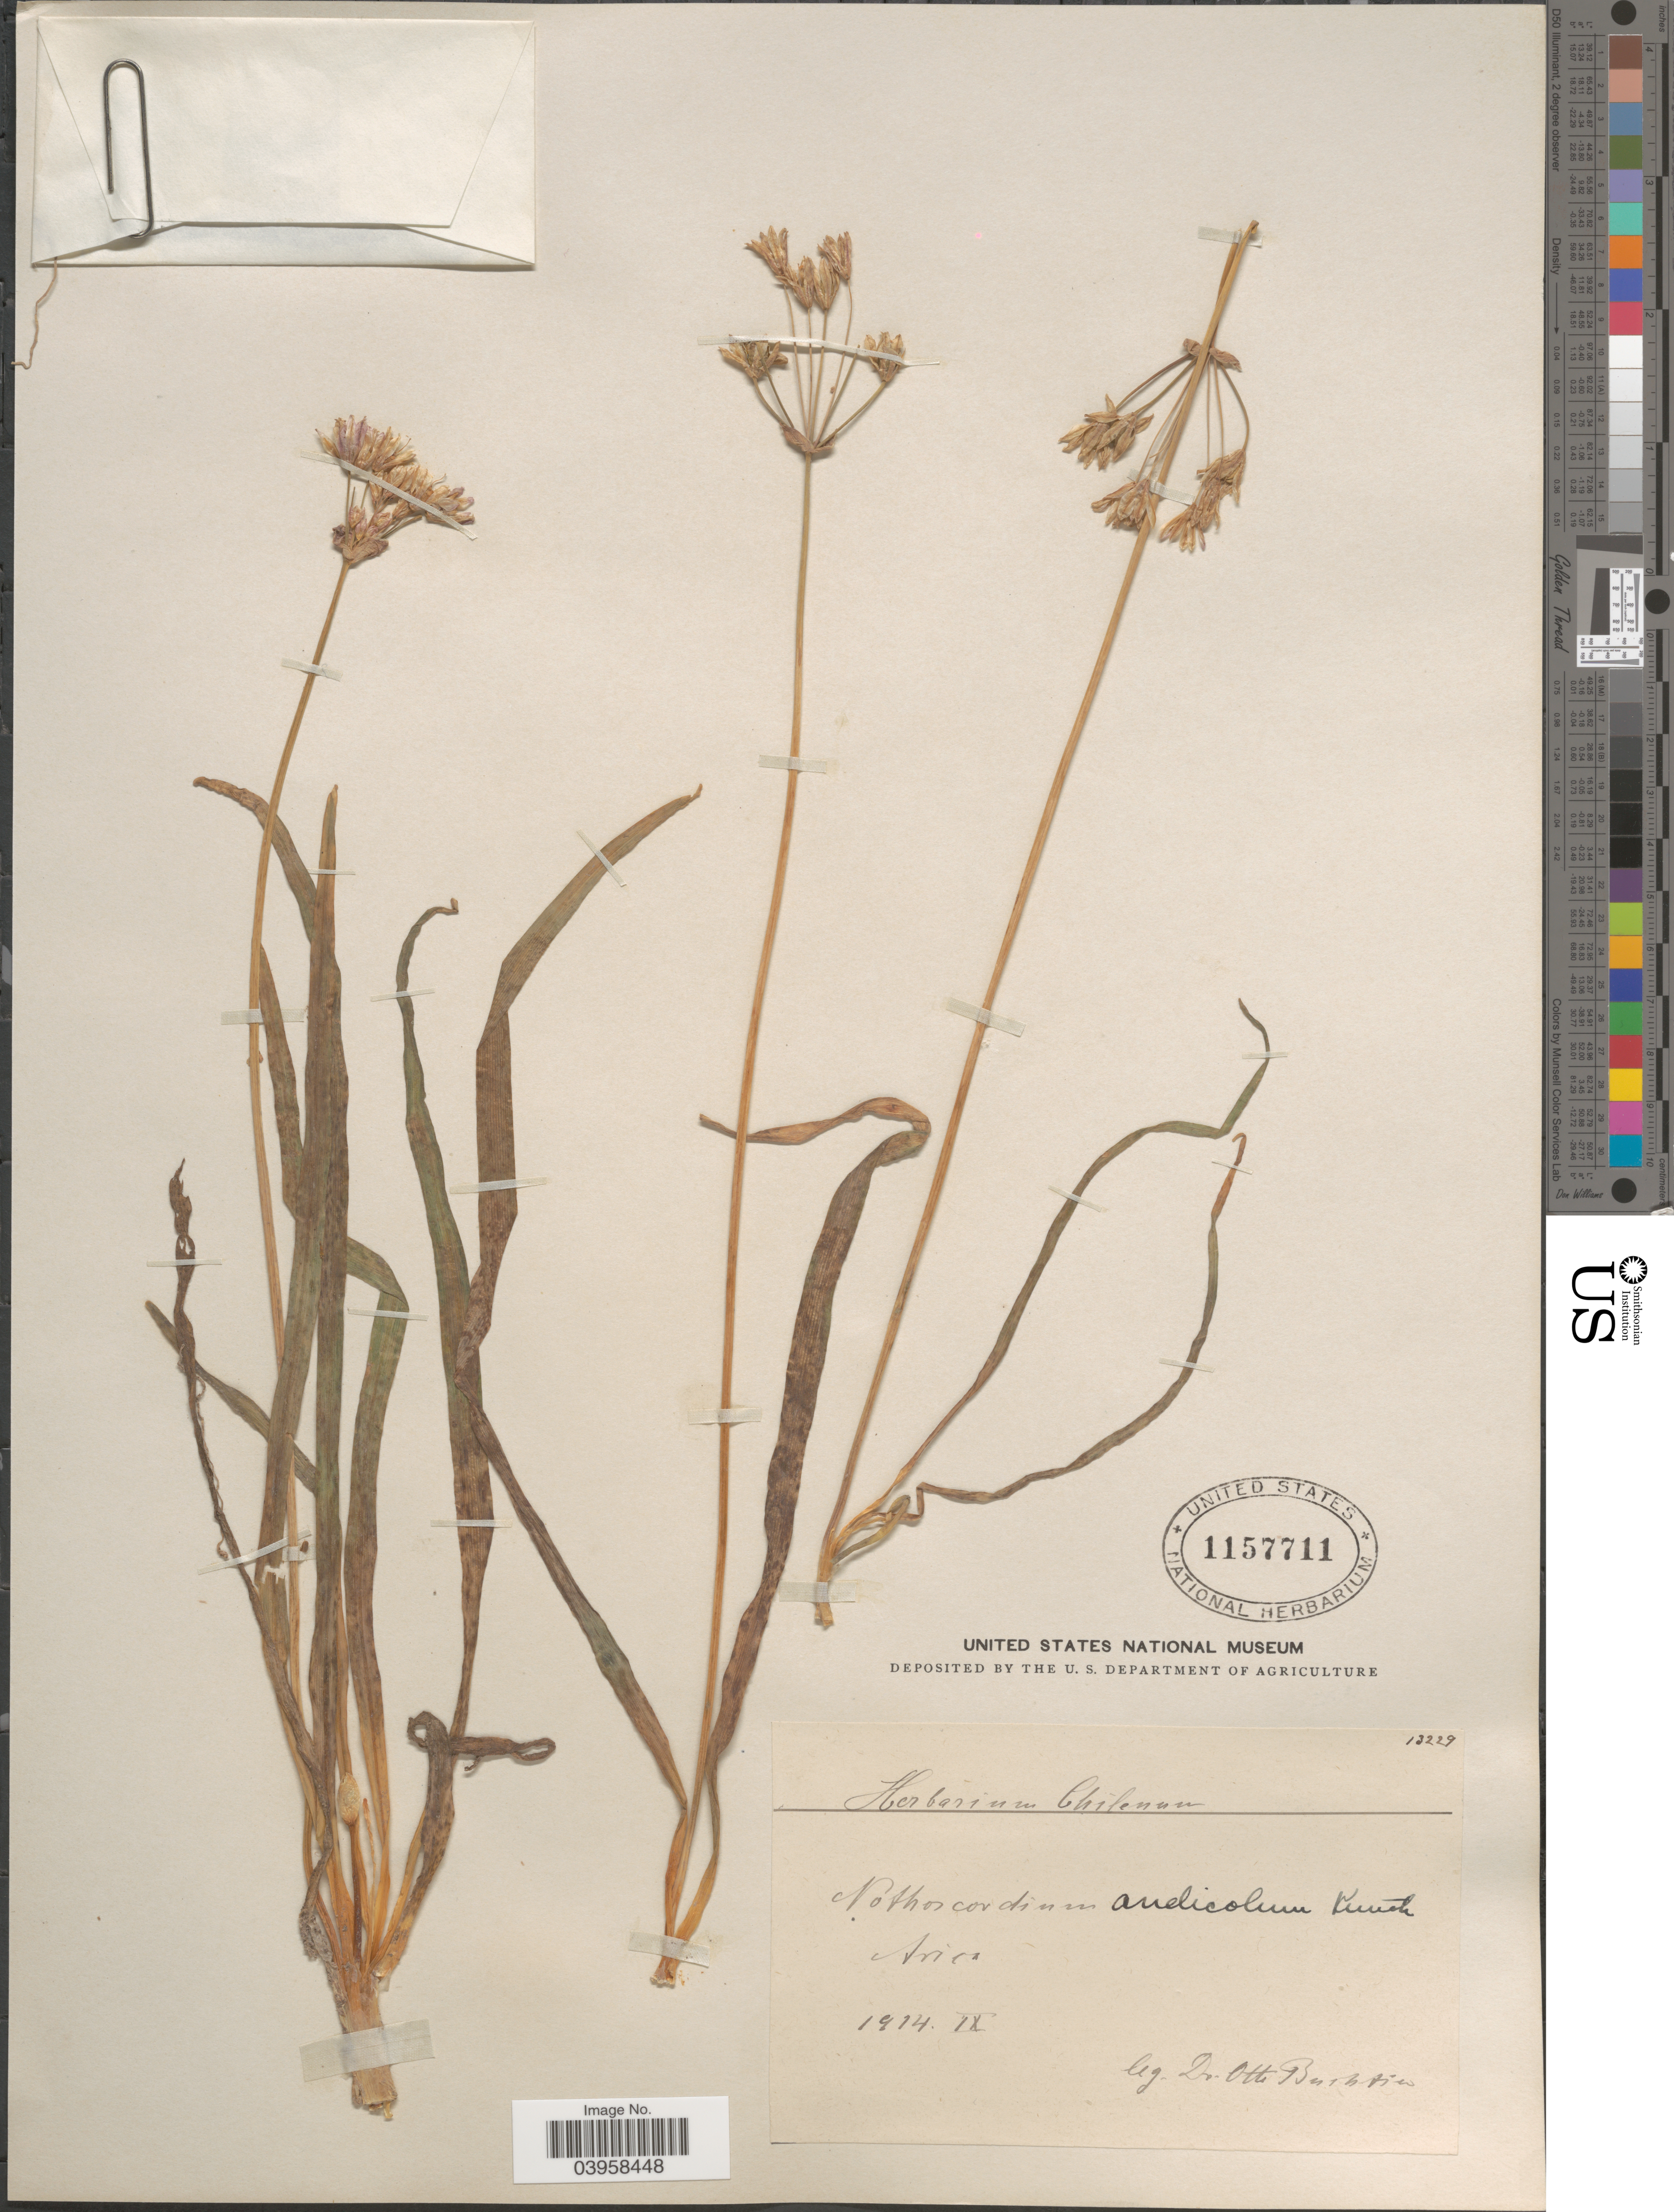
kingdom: Plantae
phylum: Tracheophyta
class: Liliopsida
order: Asparagales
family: Amaryllidaceae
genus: Nothoscordum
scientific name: Nothoscordum andicola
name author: Kunth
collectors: O. Buchtien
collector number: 13229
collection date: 1914-09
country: Chile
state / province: Arica y Parinacota (XV)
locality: Arica.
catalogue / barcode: US 1157711